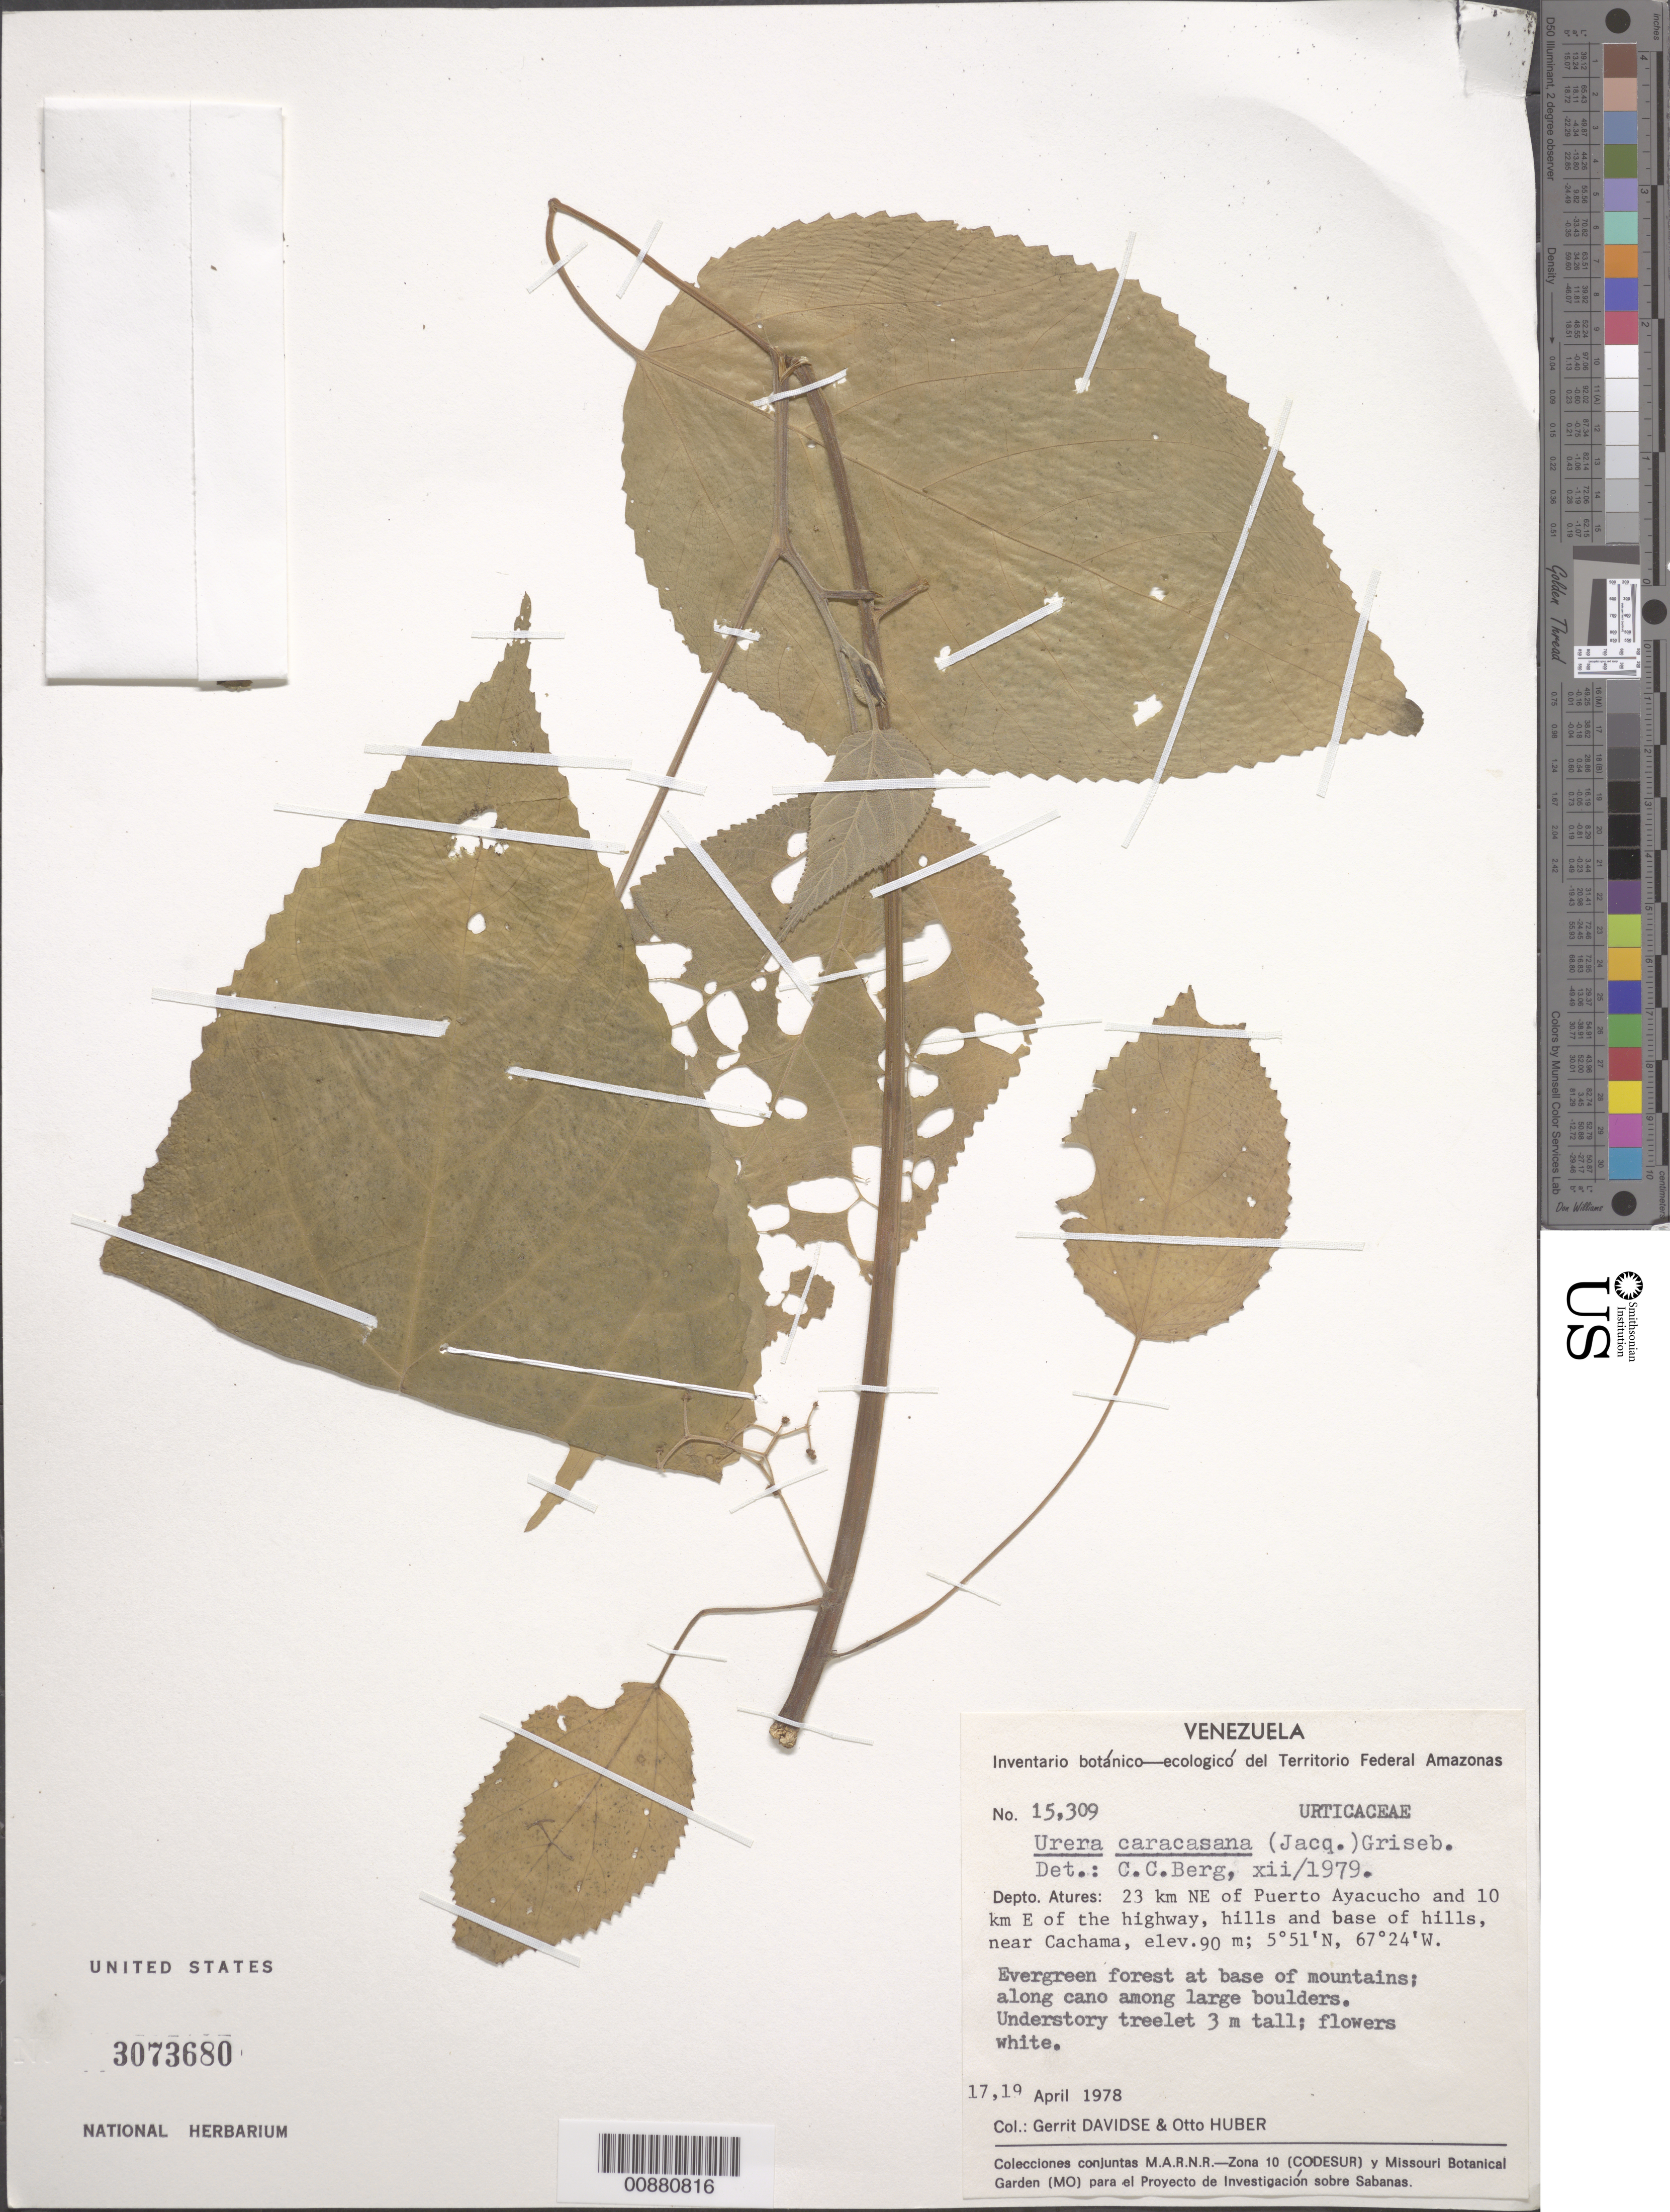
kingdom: Plantae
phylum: Tracheophyta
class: Magnoliopsida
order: Rosales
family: Urticaceae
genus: Urera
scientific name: Urera caracasana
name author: (Jacq.) Gaudich. ex Griseb.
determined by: Berg, C. C.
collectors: G. Davidse & O. Huber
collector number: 15309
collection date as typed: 17-Apr-78 and 19-Apr-78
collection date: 1978-04-17,1978-04-19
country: Venezuela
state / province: Amazonas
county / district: Atures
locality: Puerto Ayacucho, 23 km NE of, 10 km E of highway to El Burro, near Cachama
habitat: Evergreen forest at base of mountains; along caño among large boulders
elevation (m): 90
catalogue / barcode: US 3073680